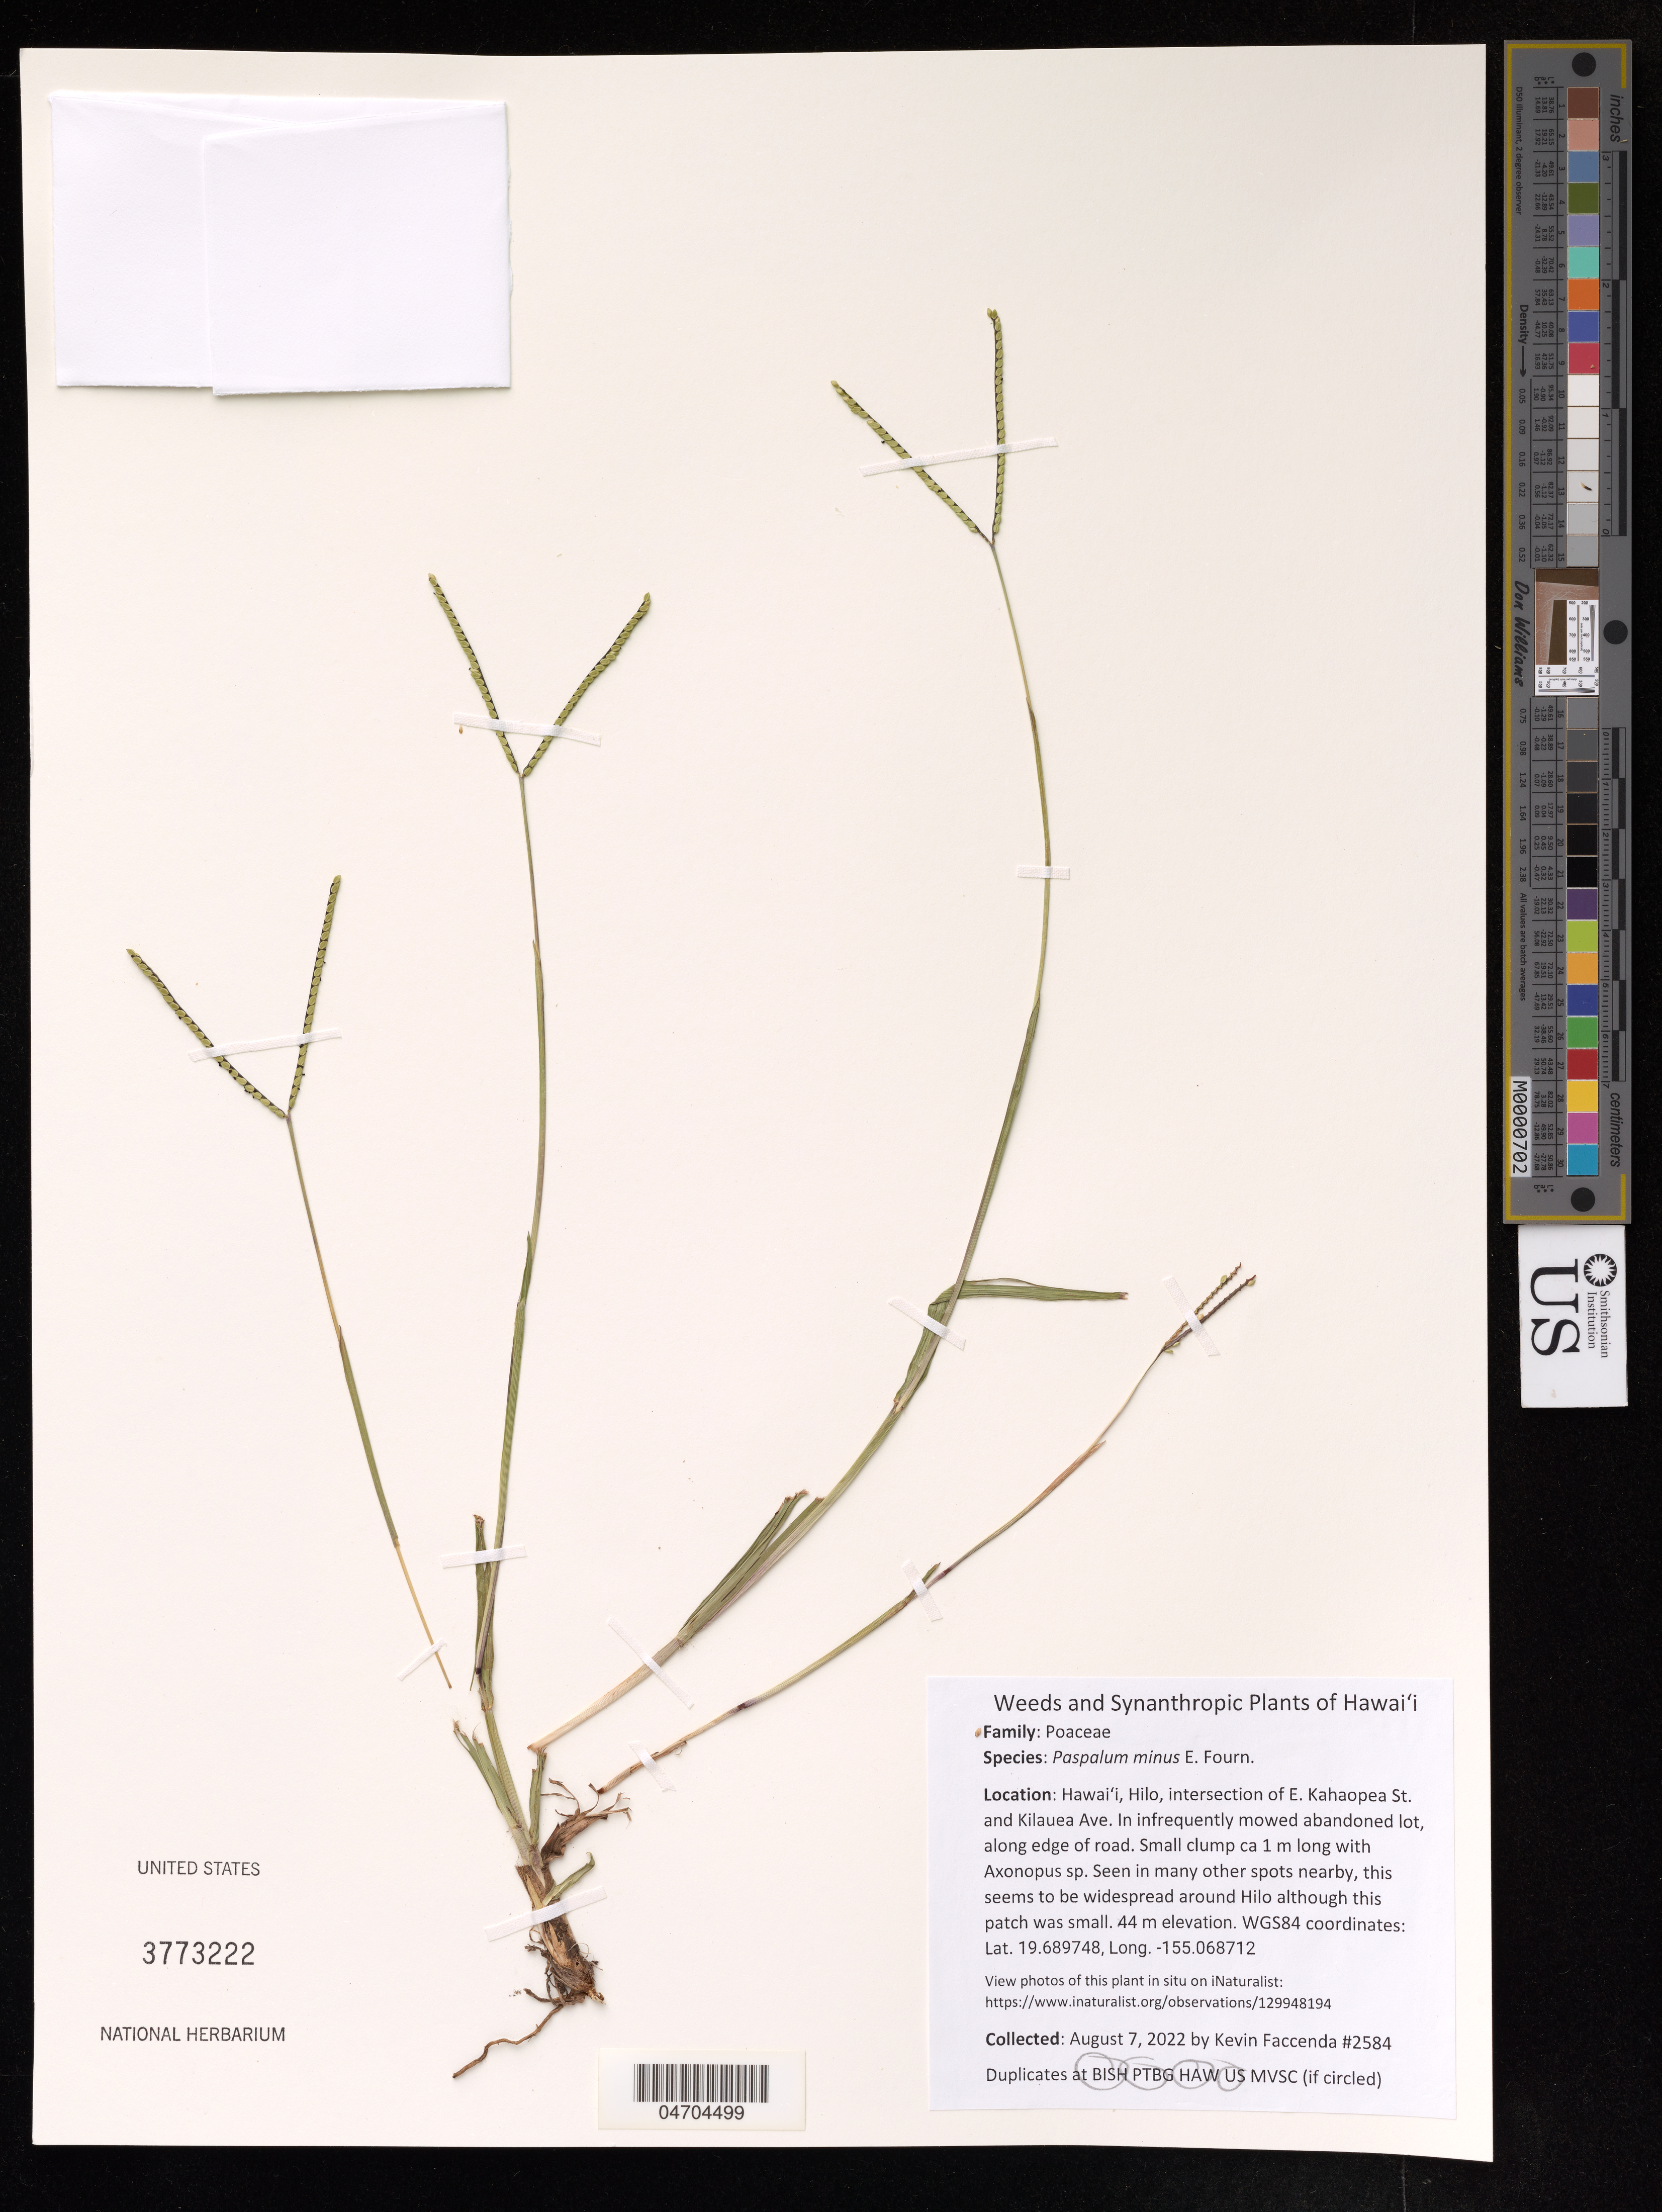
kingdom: Plantae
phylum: Tracheophyta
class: Liliopsida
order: Poales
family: Poaceae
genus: Paspalum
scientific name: Paspalum minus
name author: E. Fourn.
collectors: K. Faccenda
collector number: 2584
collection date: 2022-08-07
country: United States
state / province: Hawaii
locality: Hilo, intersection of E. Kahaopea St. and Kiluaea Ave. Abandoned lot, along edge of road.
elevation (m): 44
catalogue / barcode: US 3773222